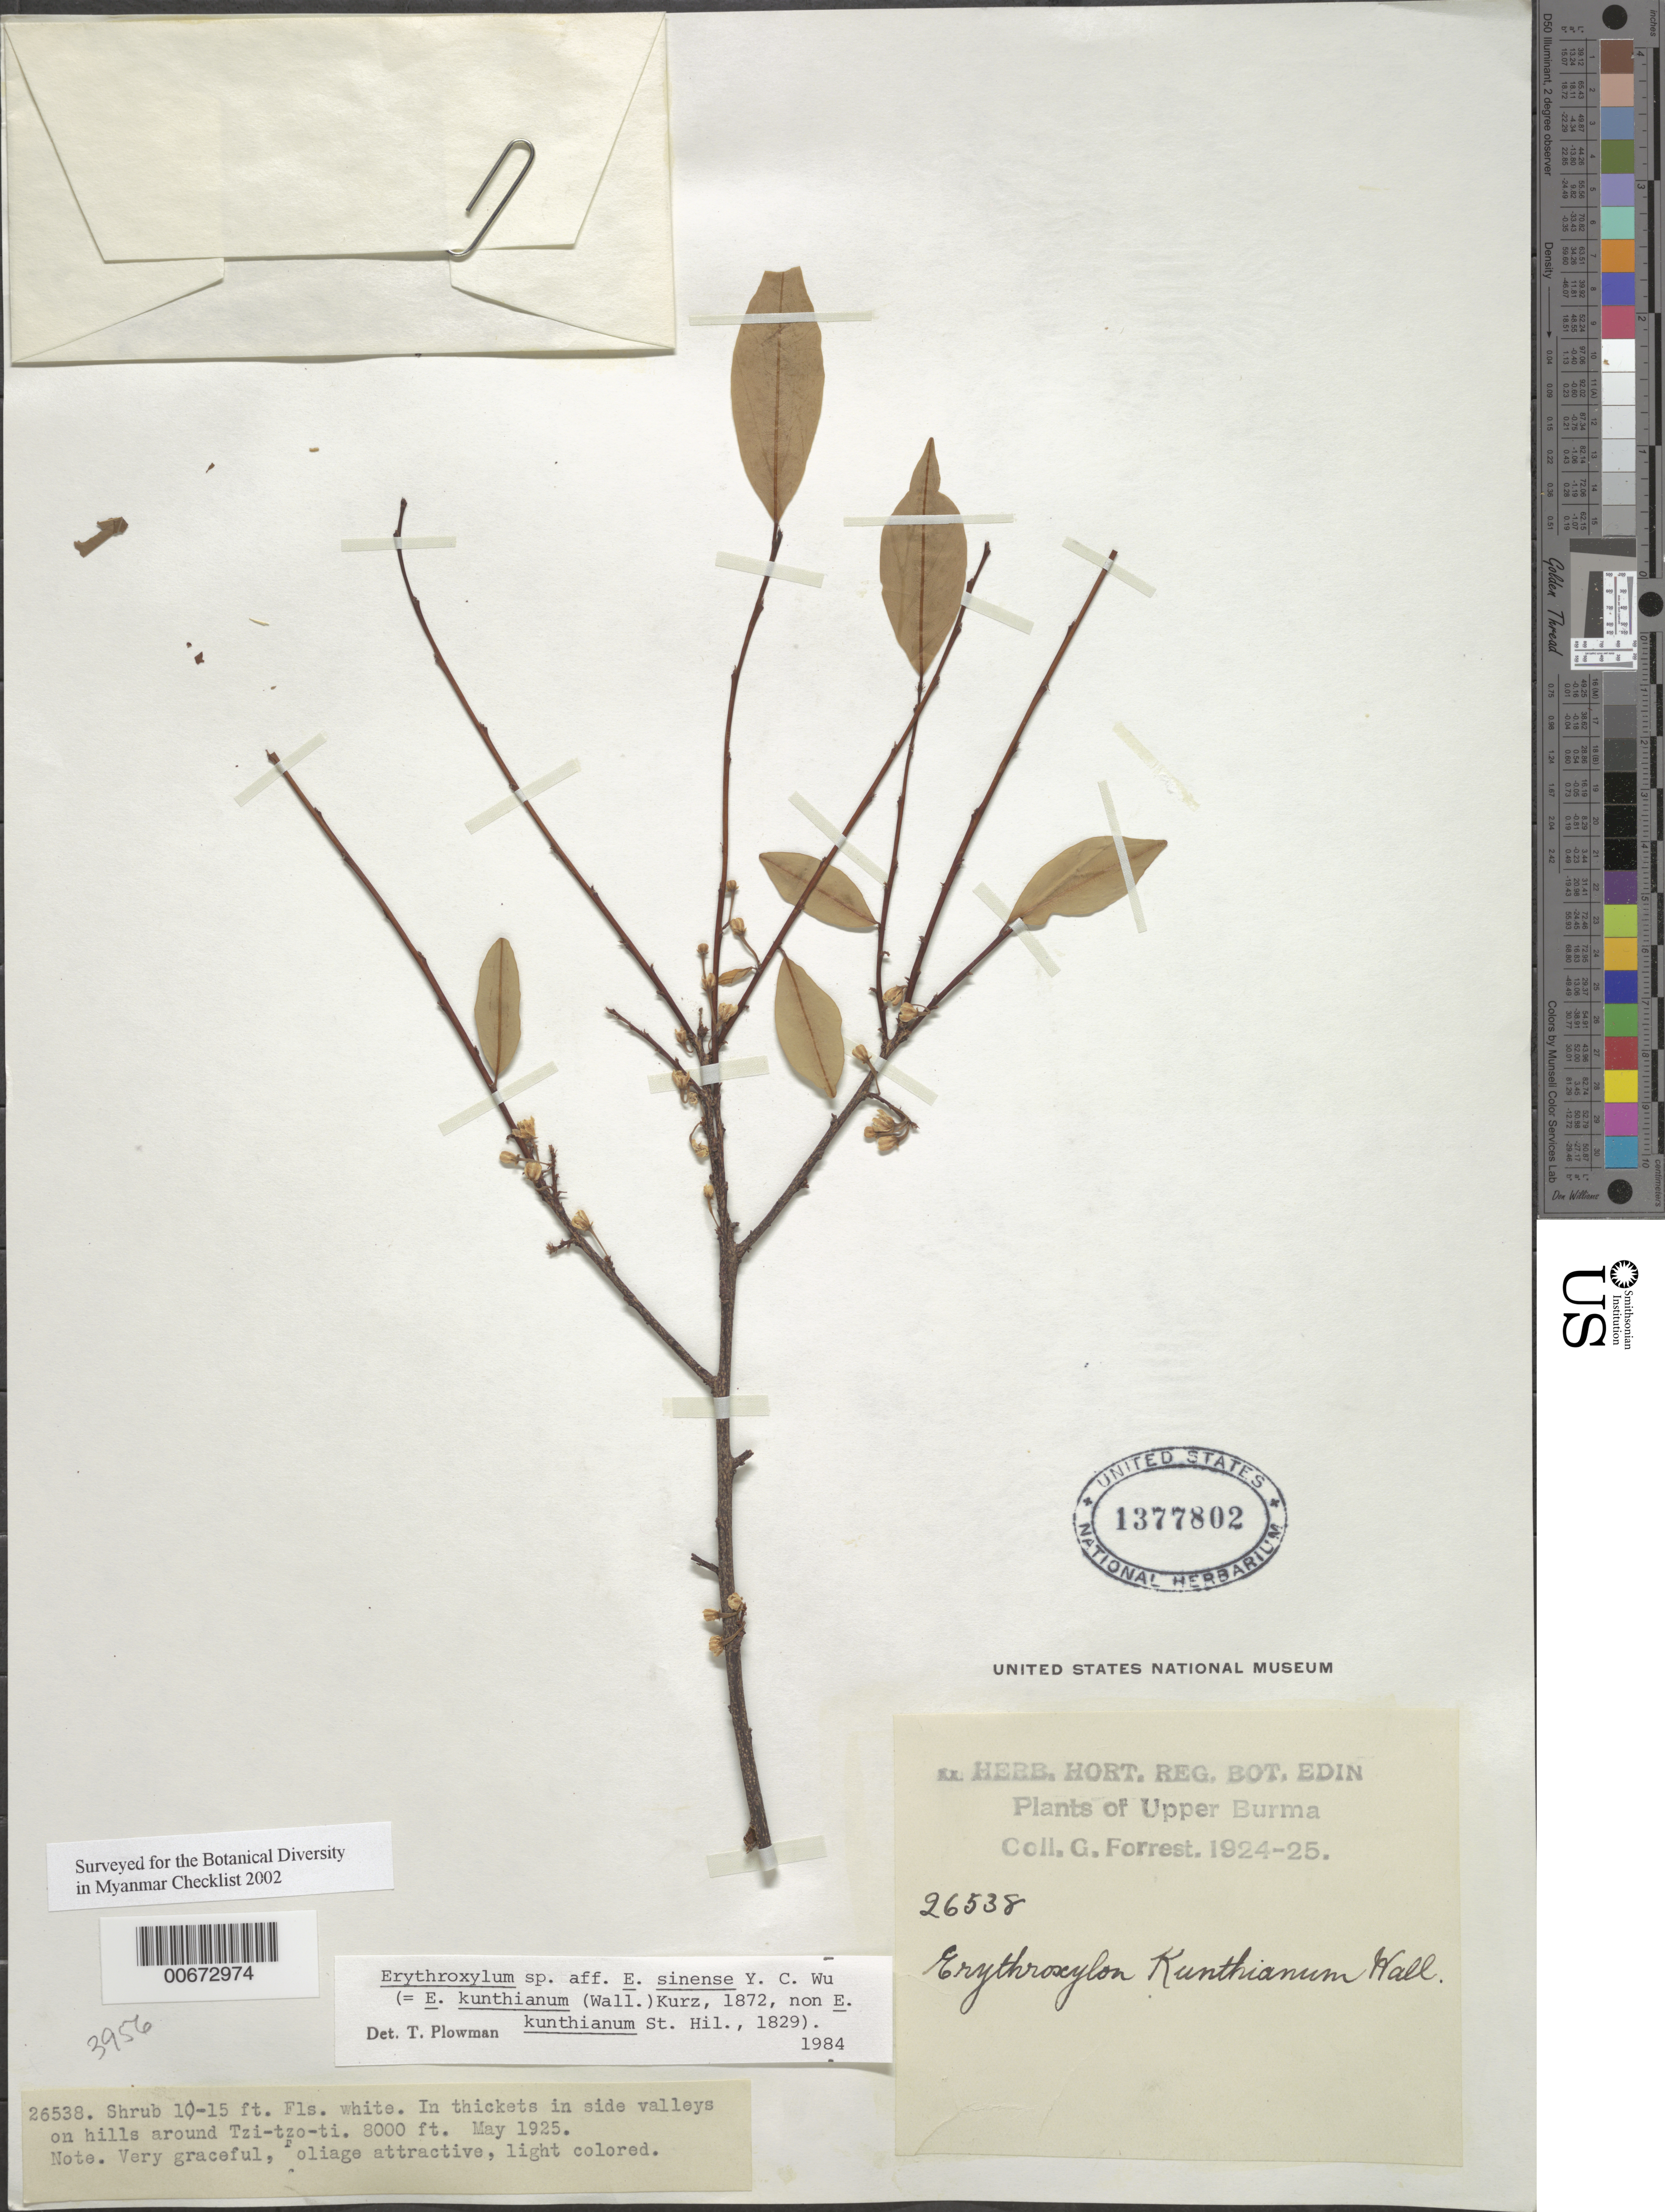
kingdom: Plantae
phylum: Tracheophyta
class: Magnoliopsida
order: Malpighiales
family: Erythroxylaceae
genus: Erythroxylum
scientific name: Erythroxylum kunthianum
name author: (Wall.) Kurz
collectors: G. Forrest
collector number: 26538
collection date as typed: May 1925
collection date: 1925-05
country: Myanmar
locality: Tzi-tzo-ti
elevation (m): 2438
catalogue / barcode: US 1377802